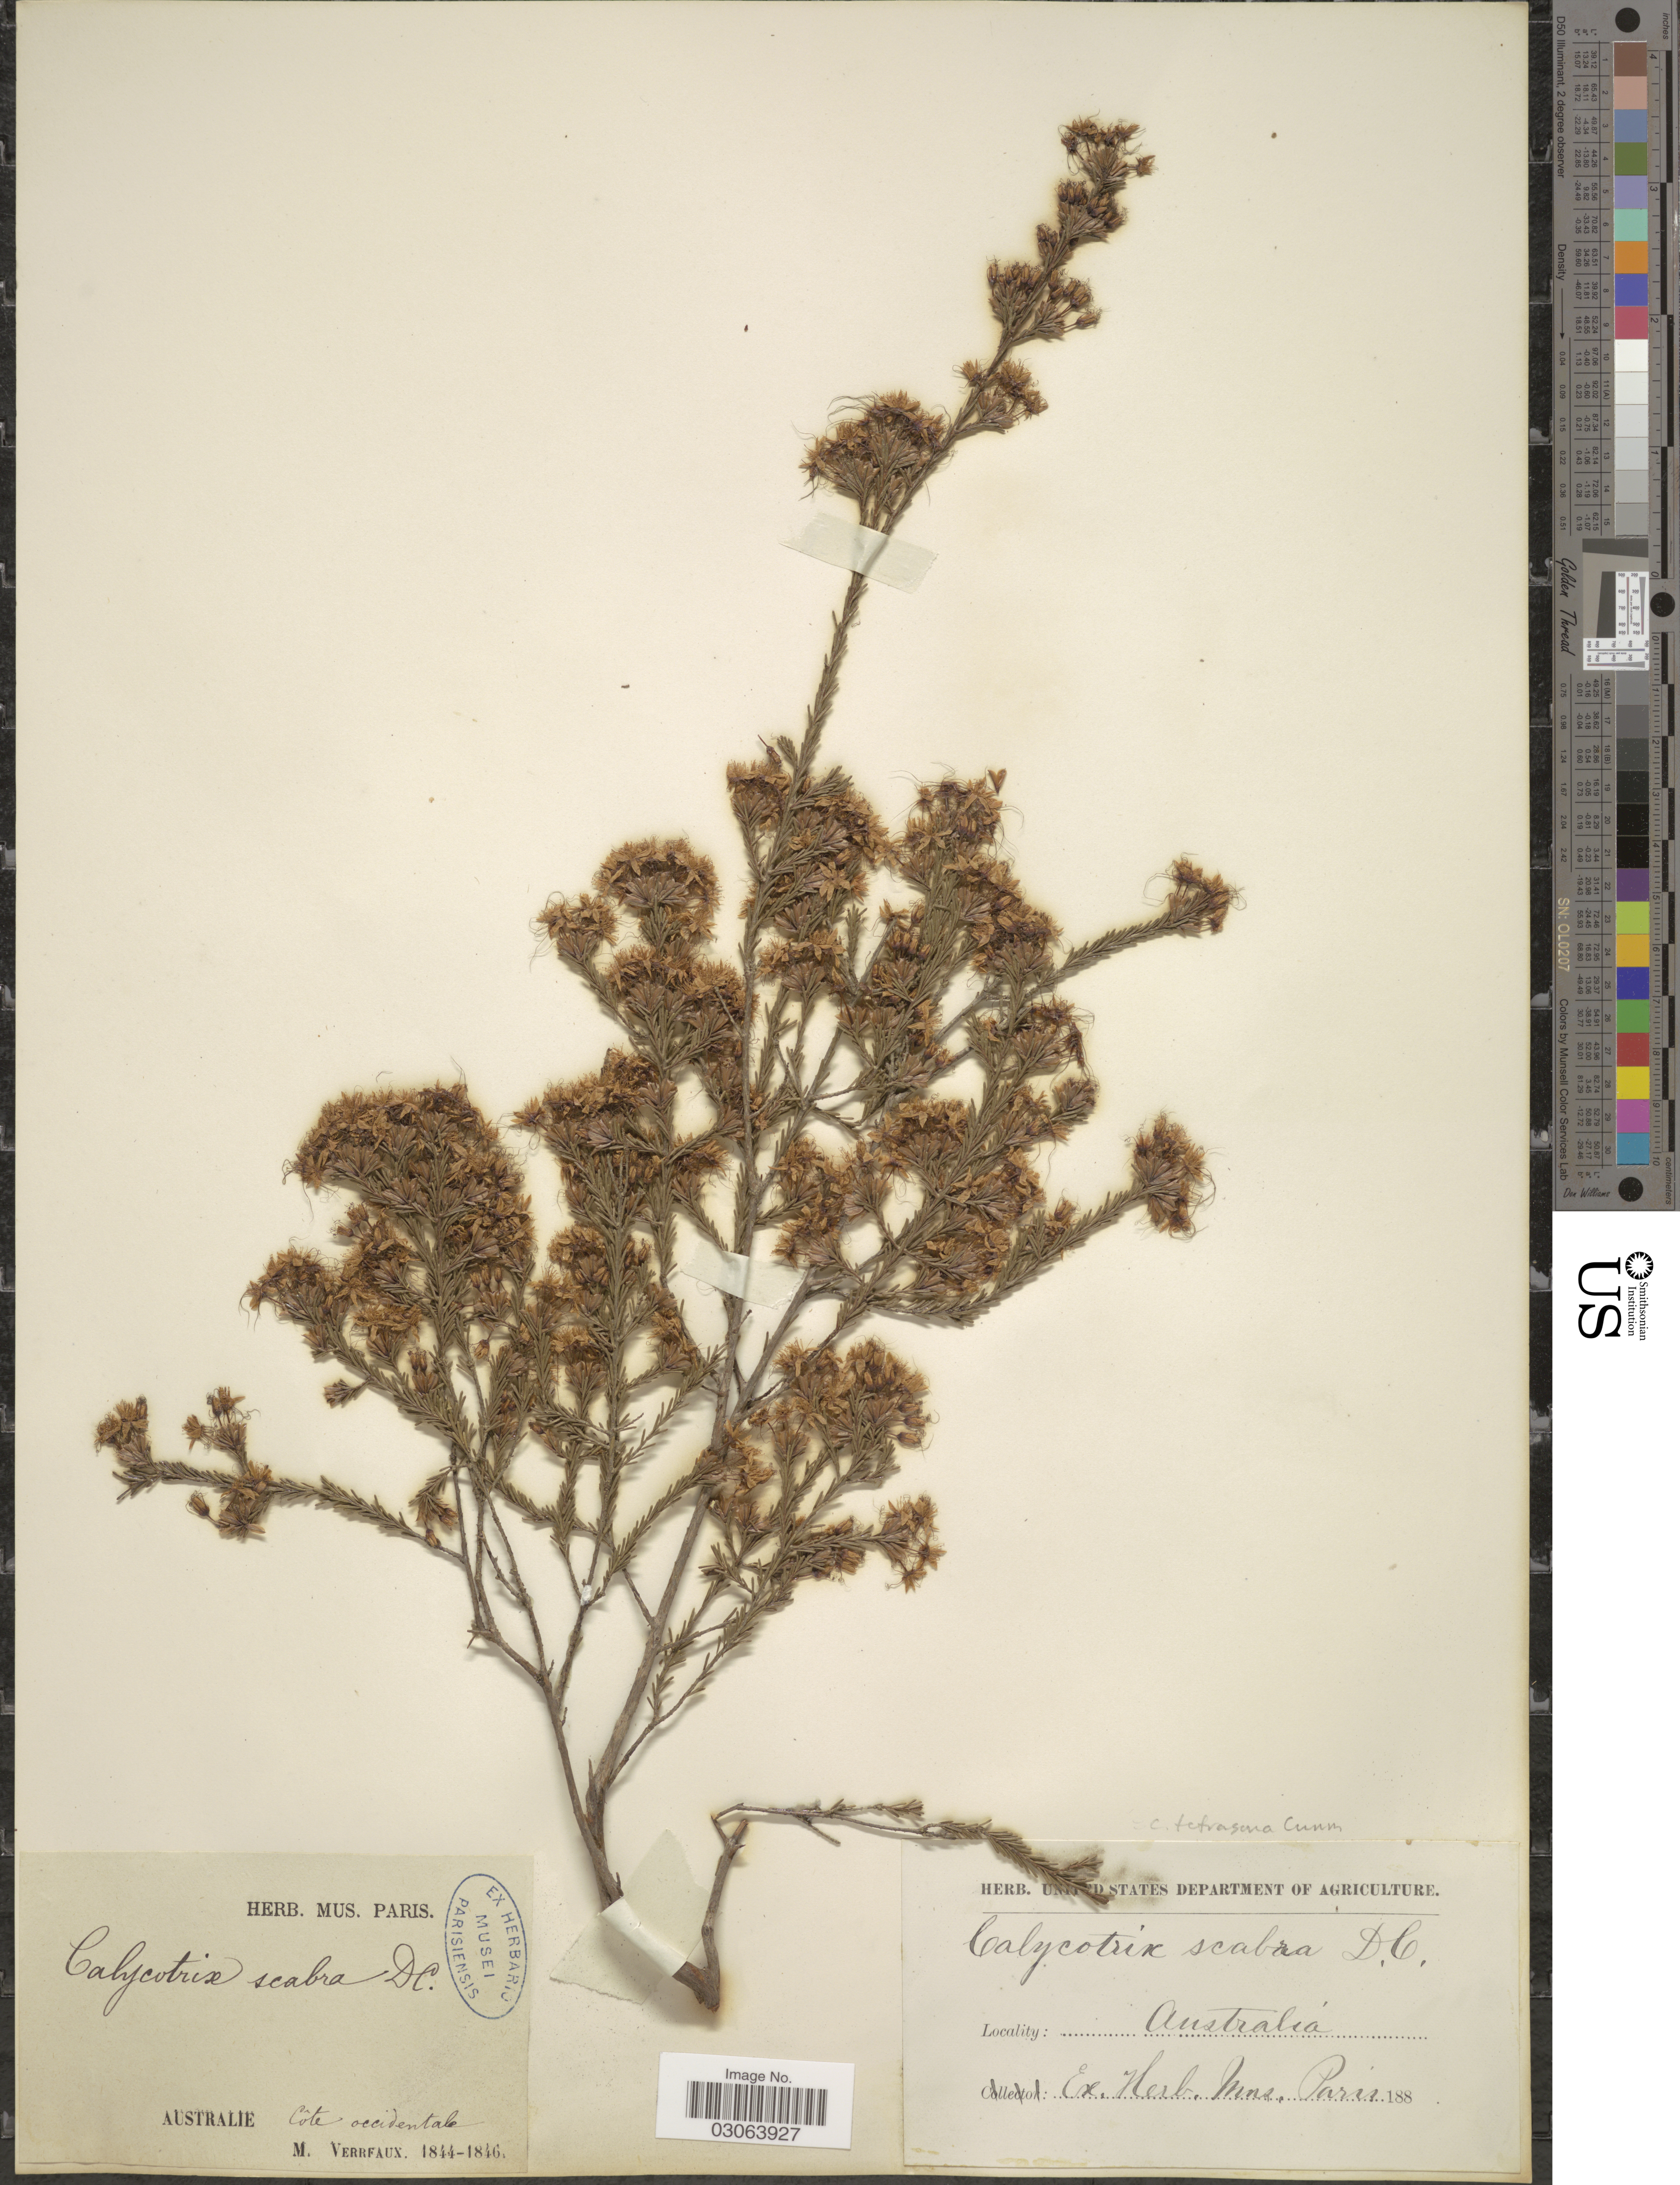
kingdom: Plantae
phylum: Tracheophyta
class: Magnoliopsida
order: Myrtales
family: Myrtaceae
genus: Calytrix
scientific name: Calytrix tetragona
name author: Labill.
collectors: M. Verreaux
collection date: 1844/1846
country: Australia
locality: Côte occidentale.